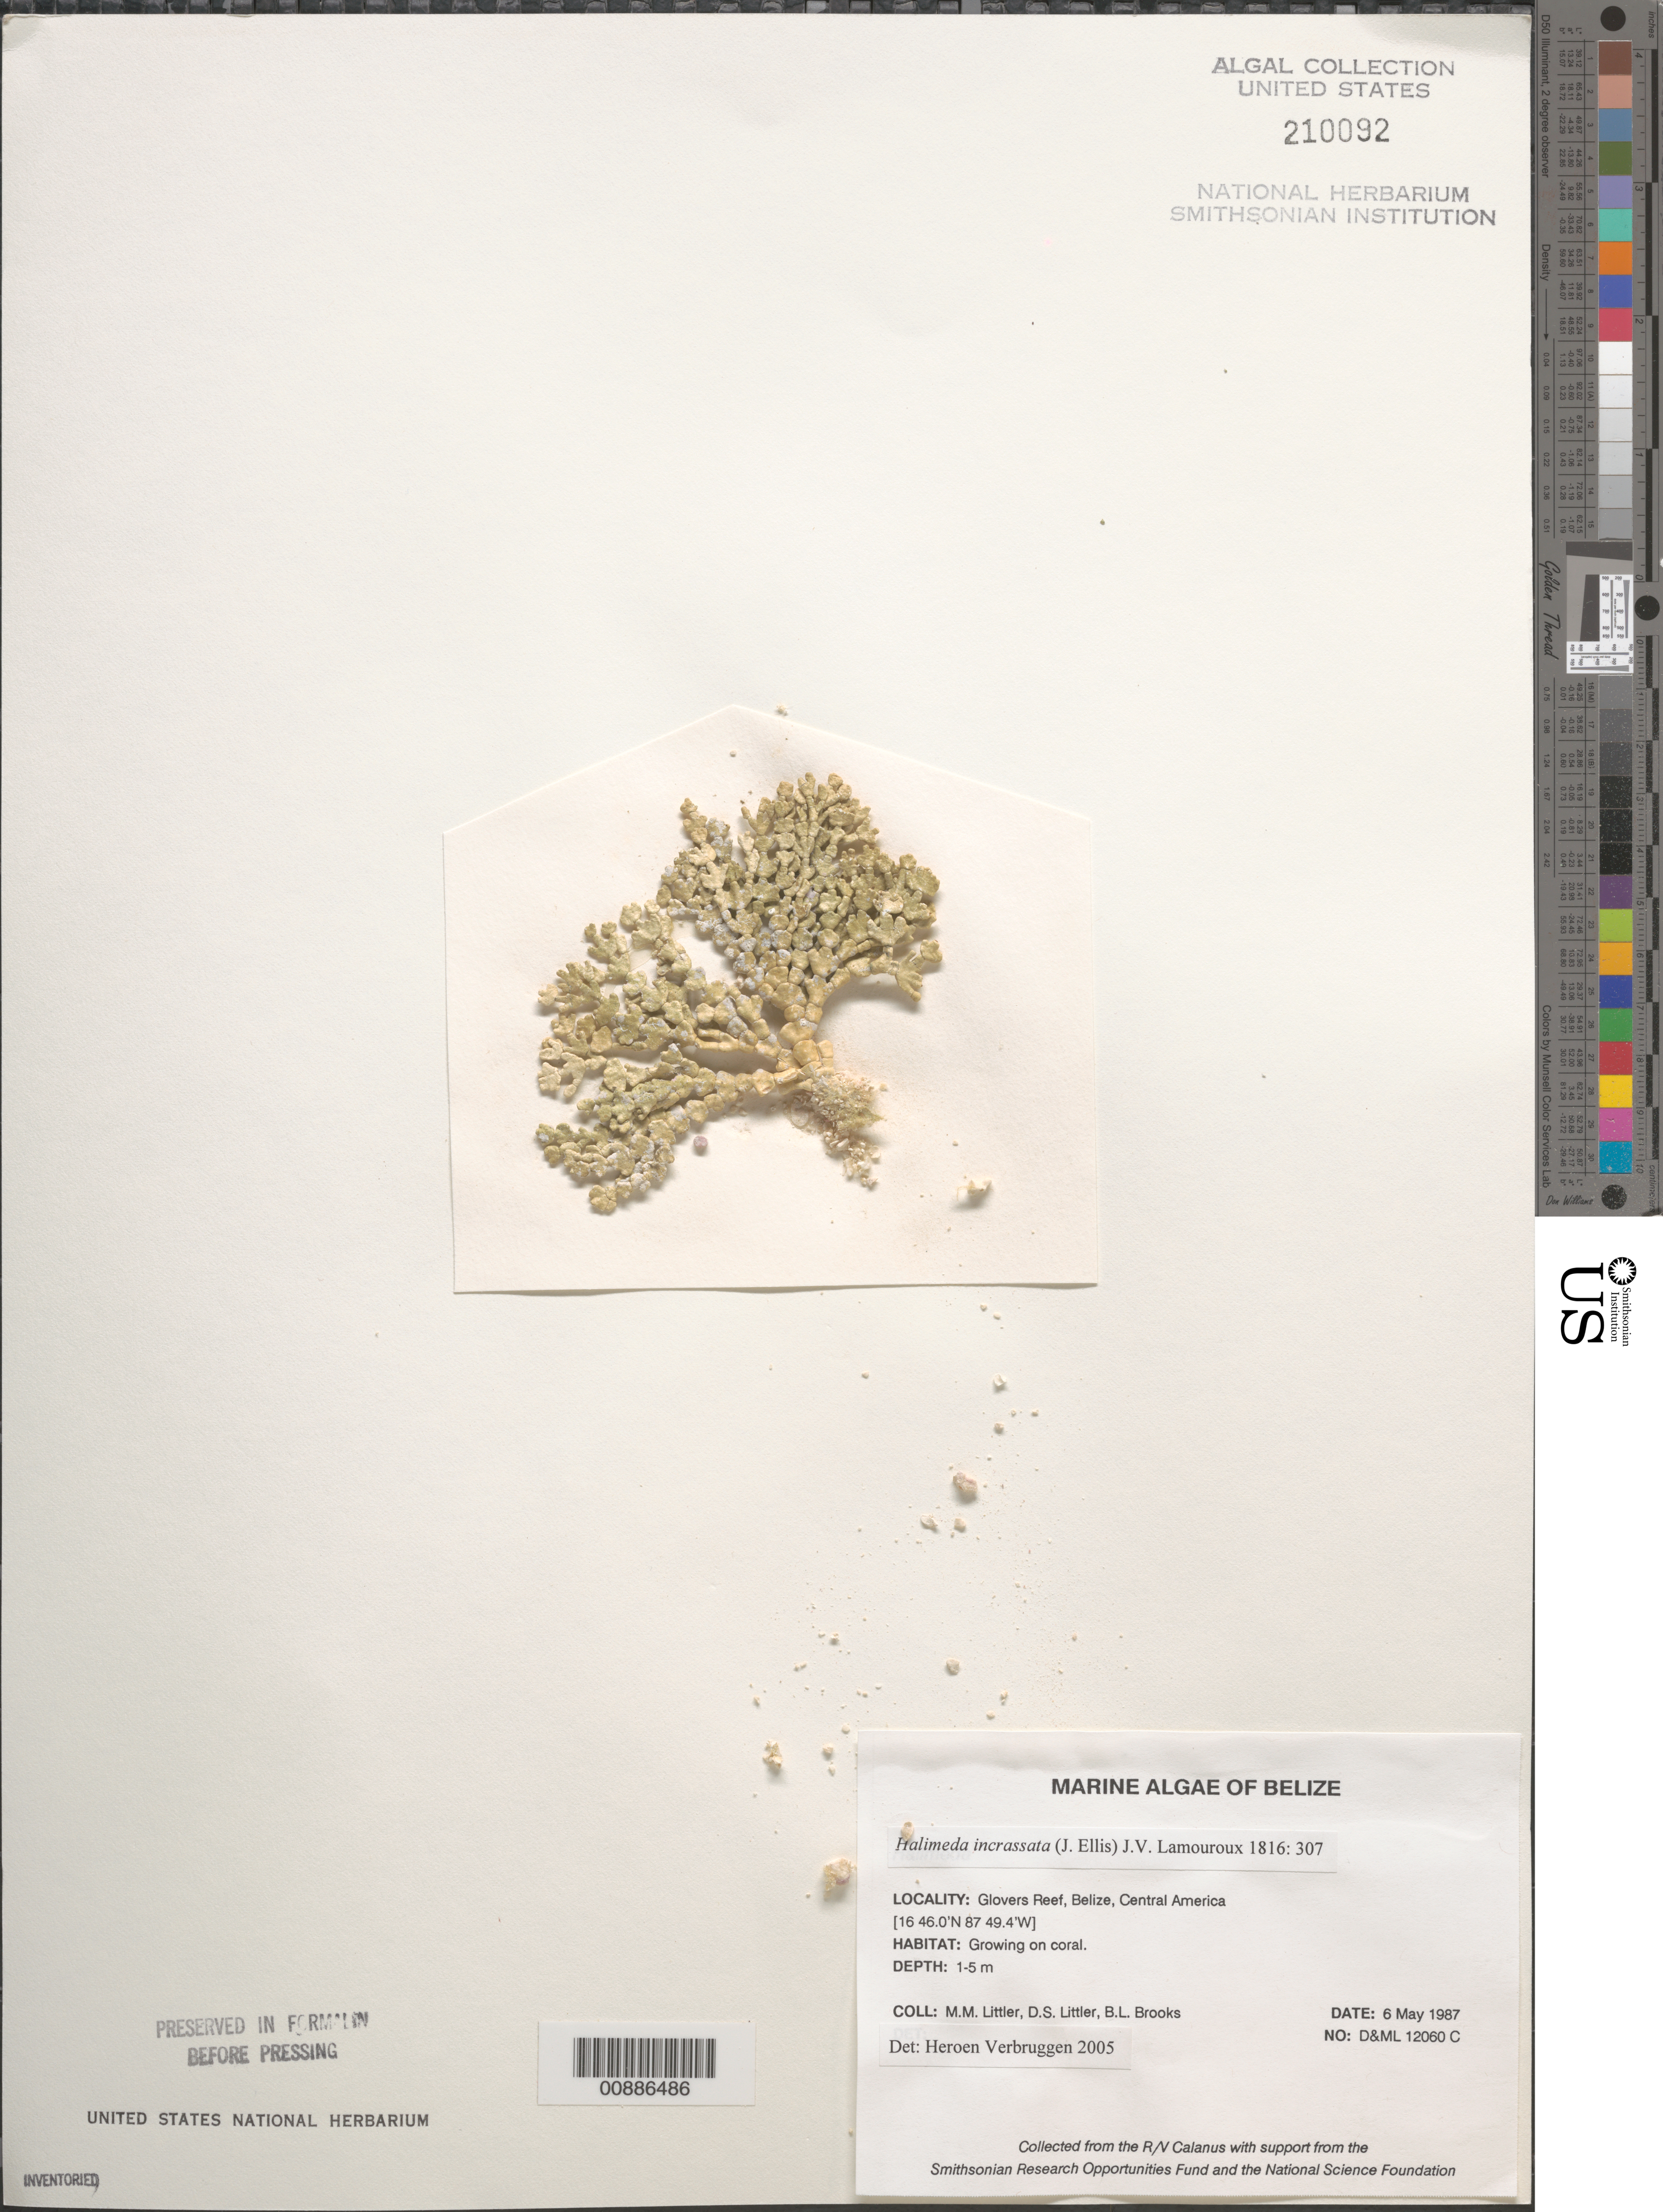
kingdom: Plantae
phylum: Chlorophyta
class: Ulvophyceae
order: Bryopsidales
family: Halimedaceae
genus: Halimeda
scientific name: Halimeda incrassata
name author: (J. Ellis) J.V.Lamouroux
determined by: Verbruggen, H.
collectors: D. S. Littler, M. M. Littler & B. Brooks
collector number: D&ML 12060C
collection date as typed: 06 May 1987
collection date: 1987-05-06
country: Belize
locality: Glover's Reef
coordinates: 16 46.0' N, 87 49.4' W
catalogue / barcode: US 210092